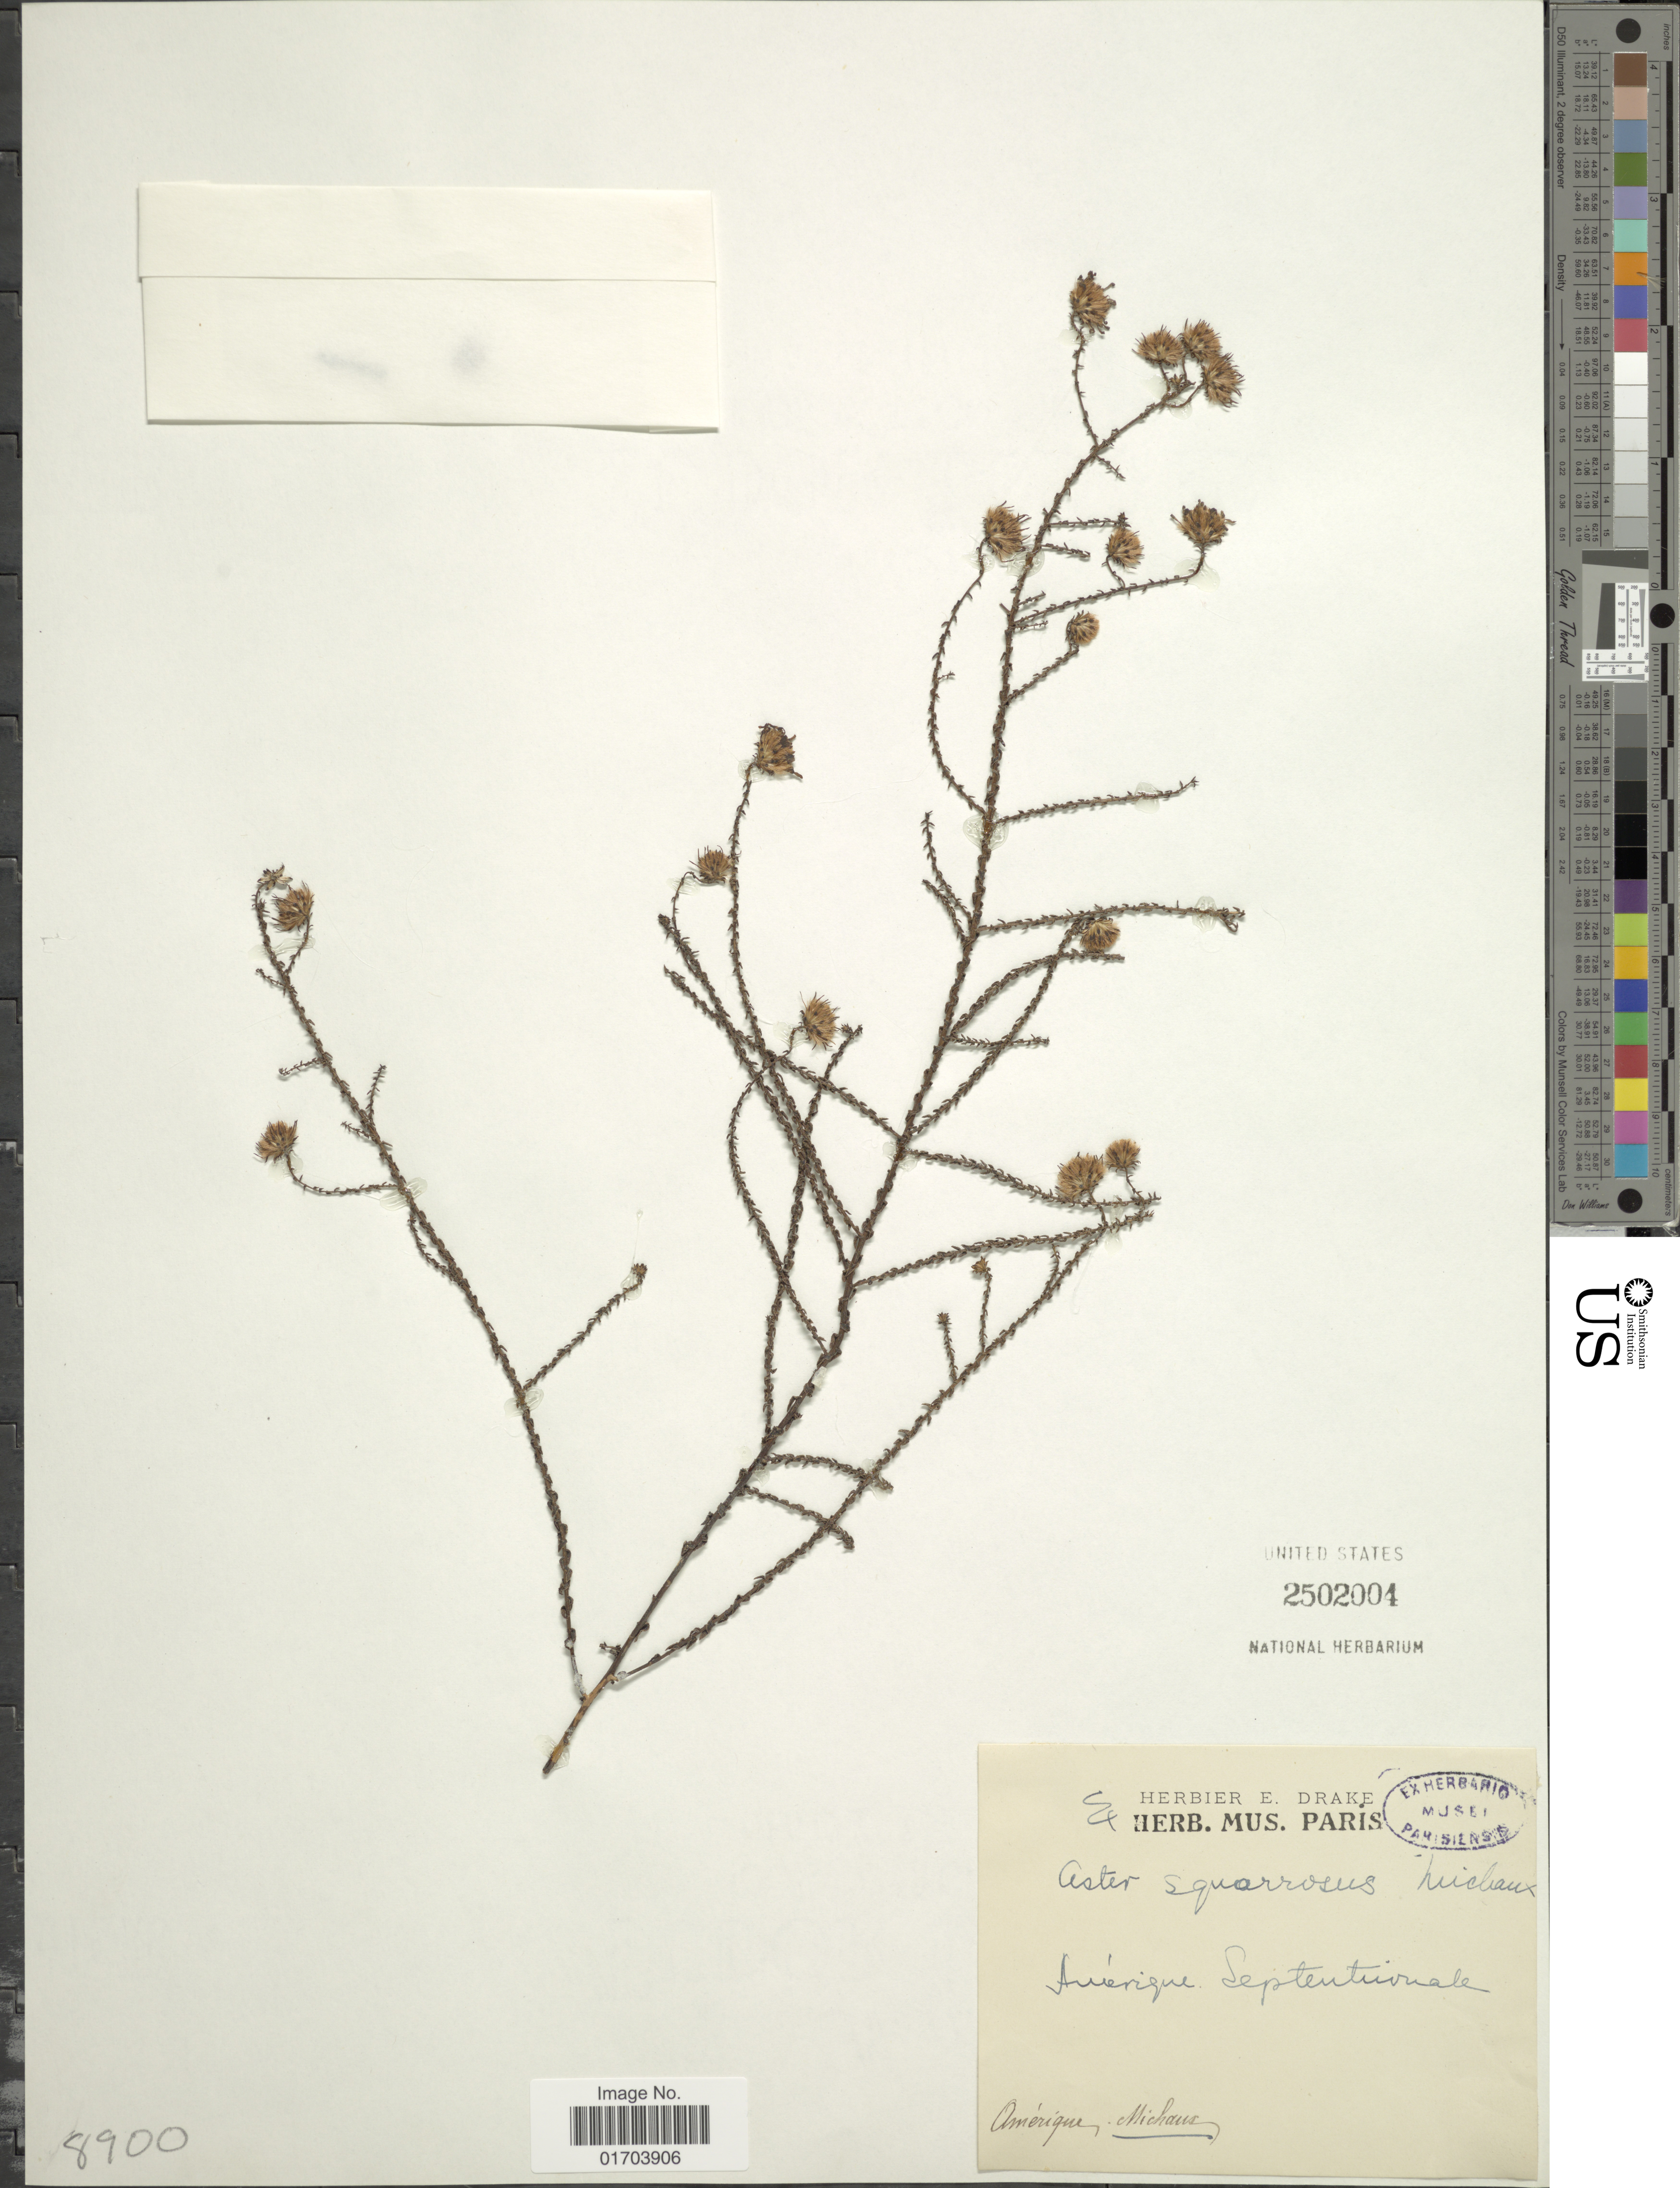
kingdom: Plantae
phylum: Tracheophyta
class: Magnoliopsida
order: Asterales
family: Asteraceae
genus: Symphyotrichum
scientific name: Symphyotrichum walteri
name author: (Alexander) G.L. Nesom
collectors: Michaux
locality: Amérique, Septentrionale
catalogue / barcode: US 2502004